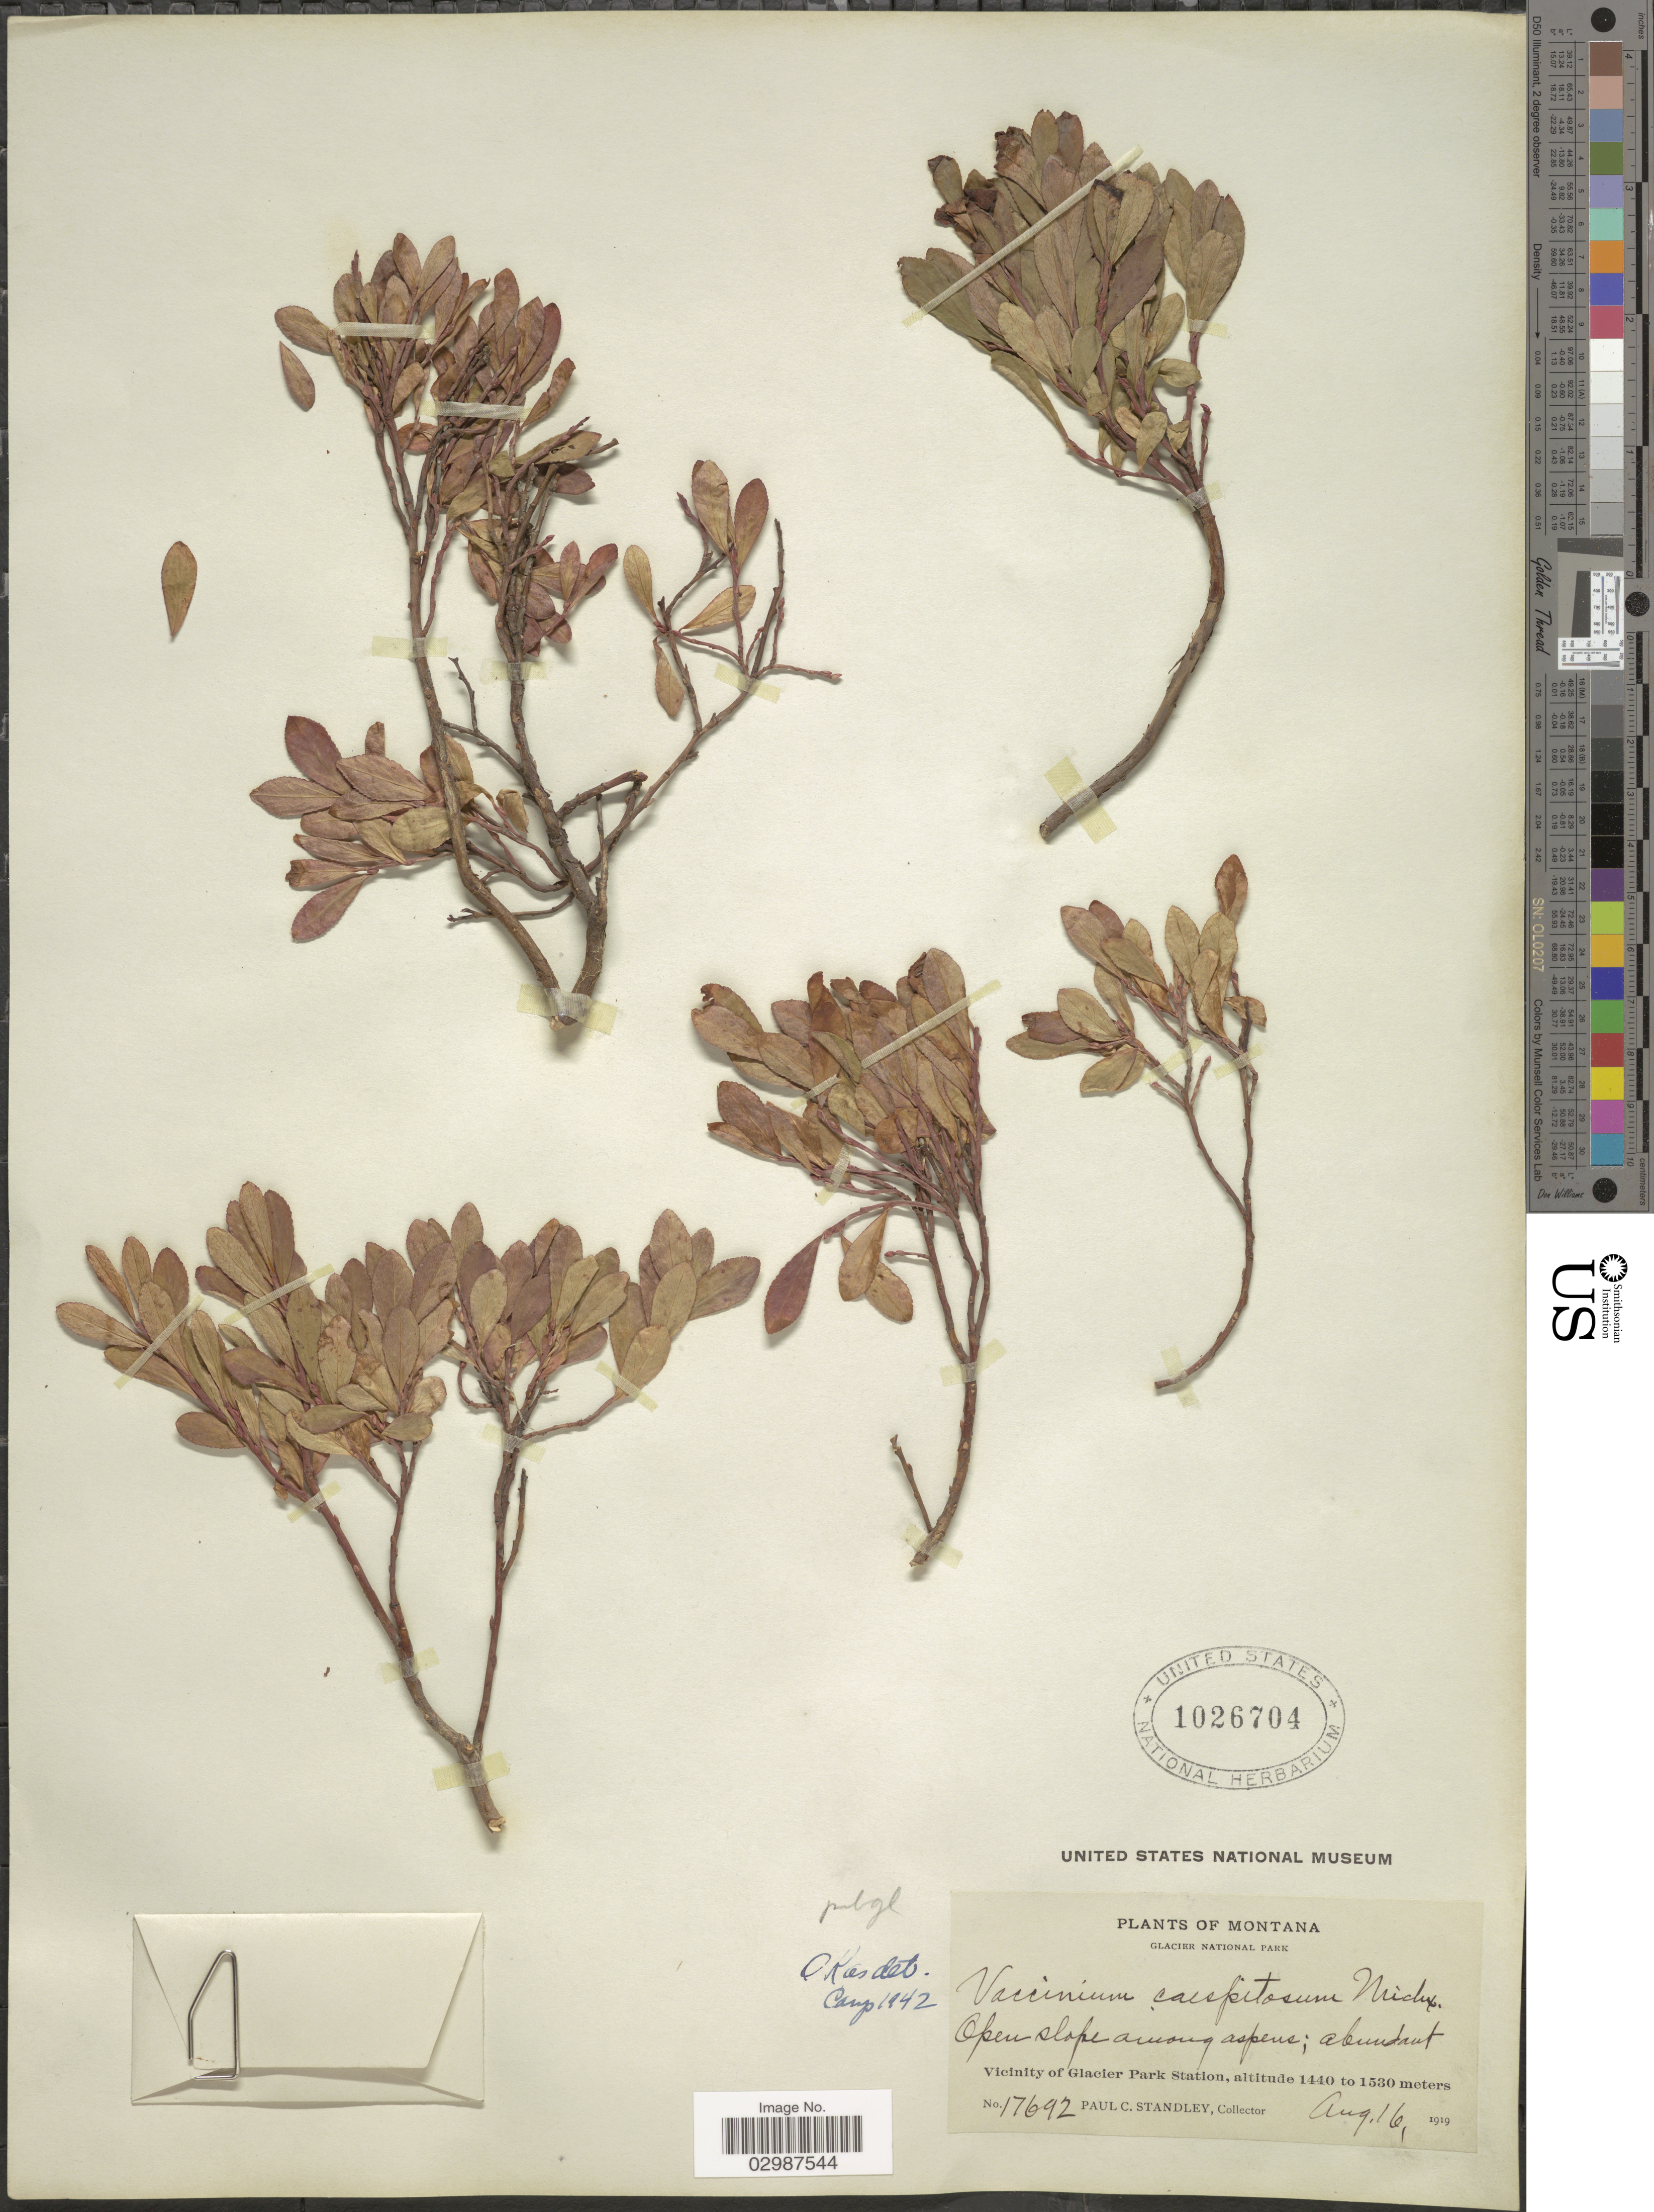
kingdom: Plantae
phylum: Tracheophyta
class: Magnoliopsida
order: Ericales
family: Ericaceae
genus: Vaccinium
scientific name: Vaccinium caespitosum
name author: Michx.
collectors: P. C. Standley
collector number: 17692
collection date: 1919-08-16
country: United States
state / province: Montana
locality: Glacier National Park. Vicinity of Glacier Park Station.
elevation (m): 1440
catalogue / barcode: US 1026704